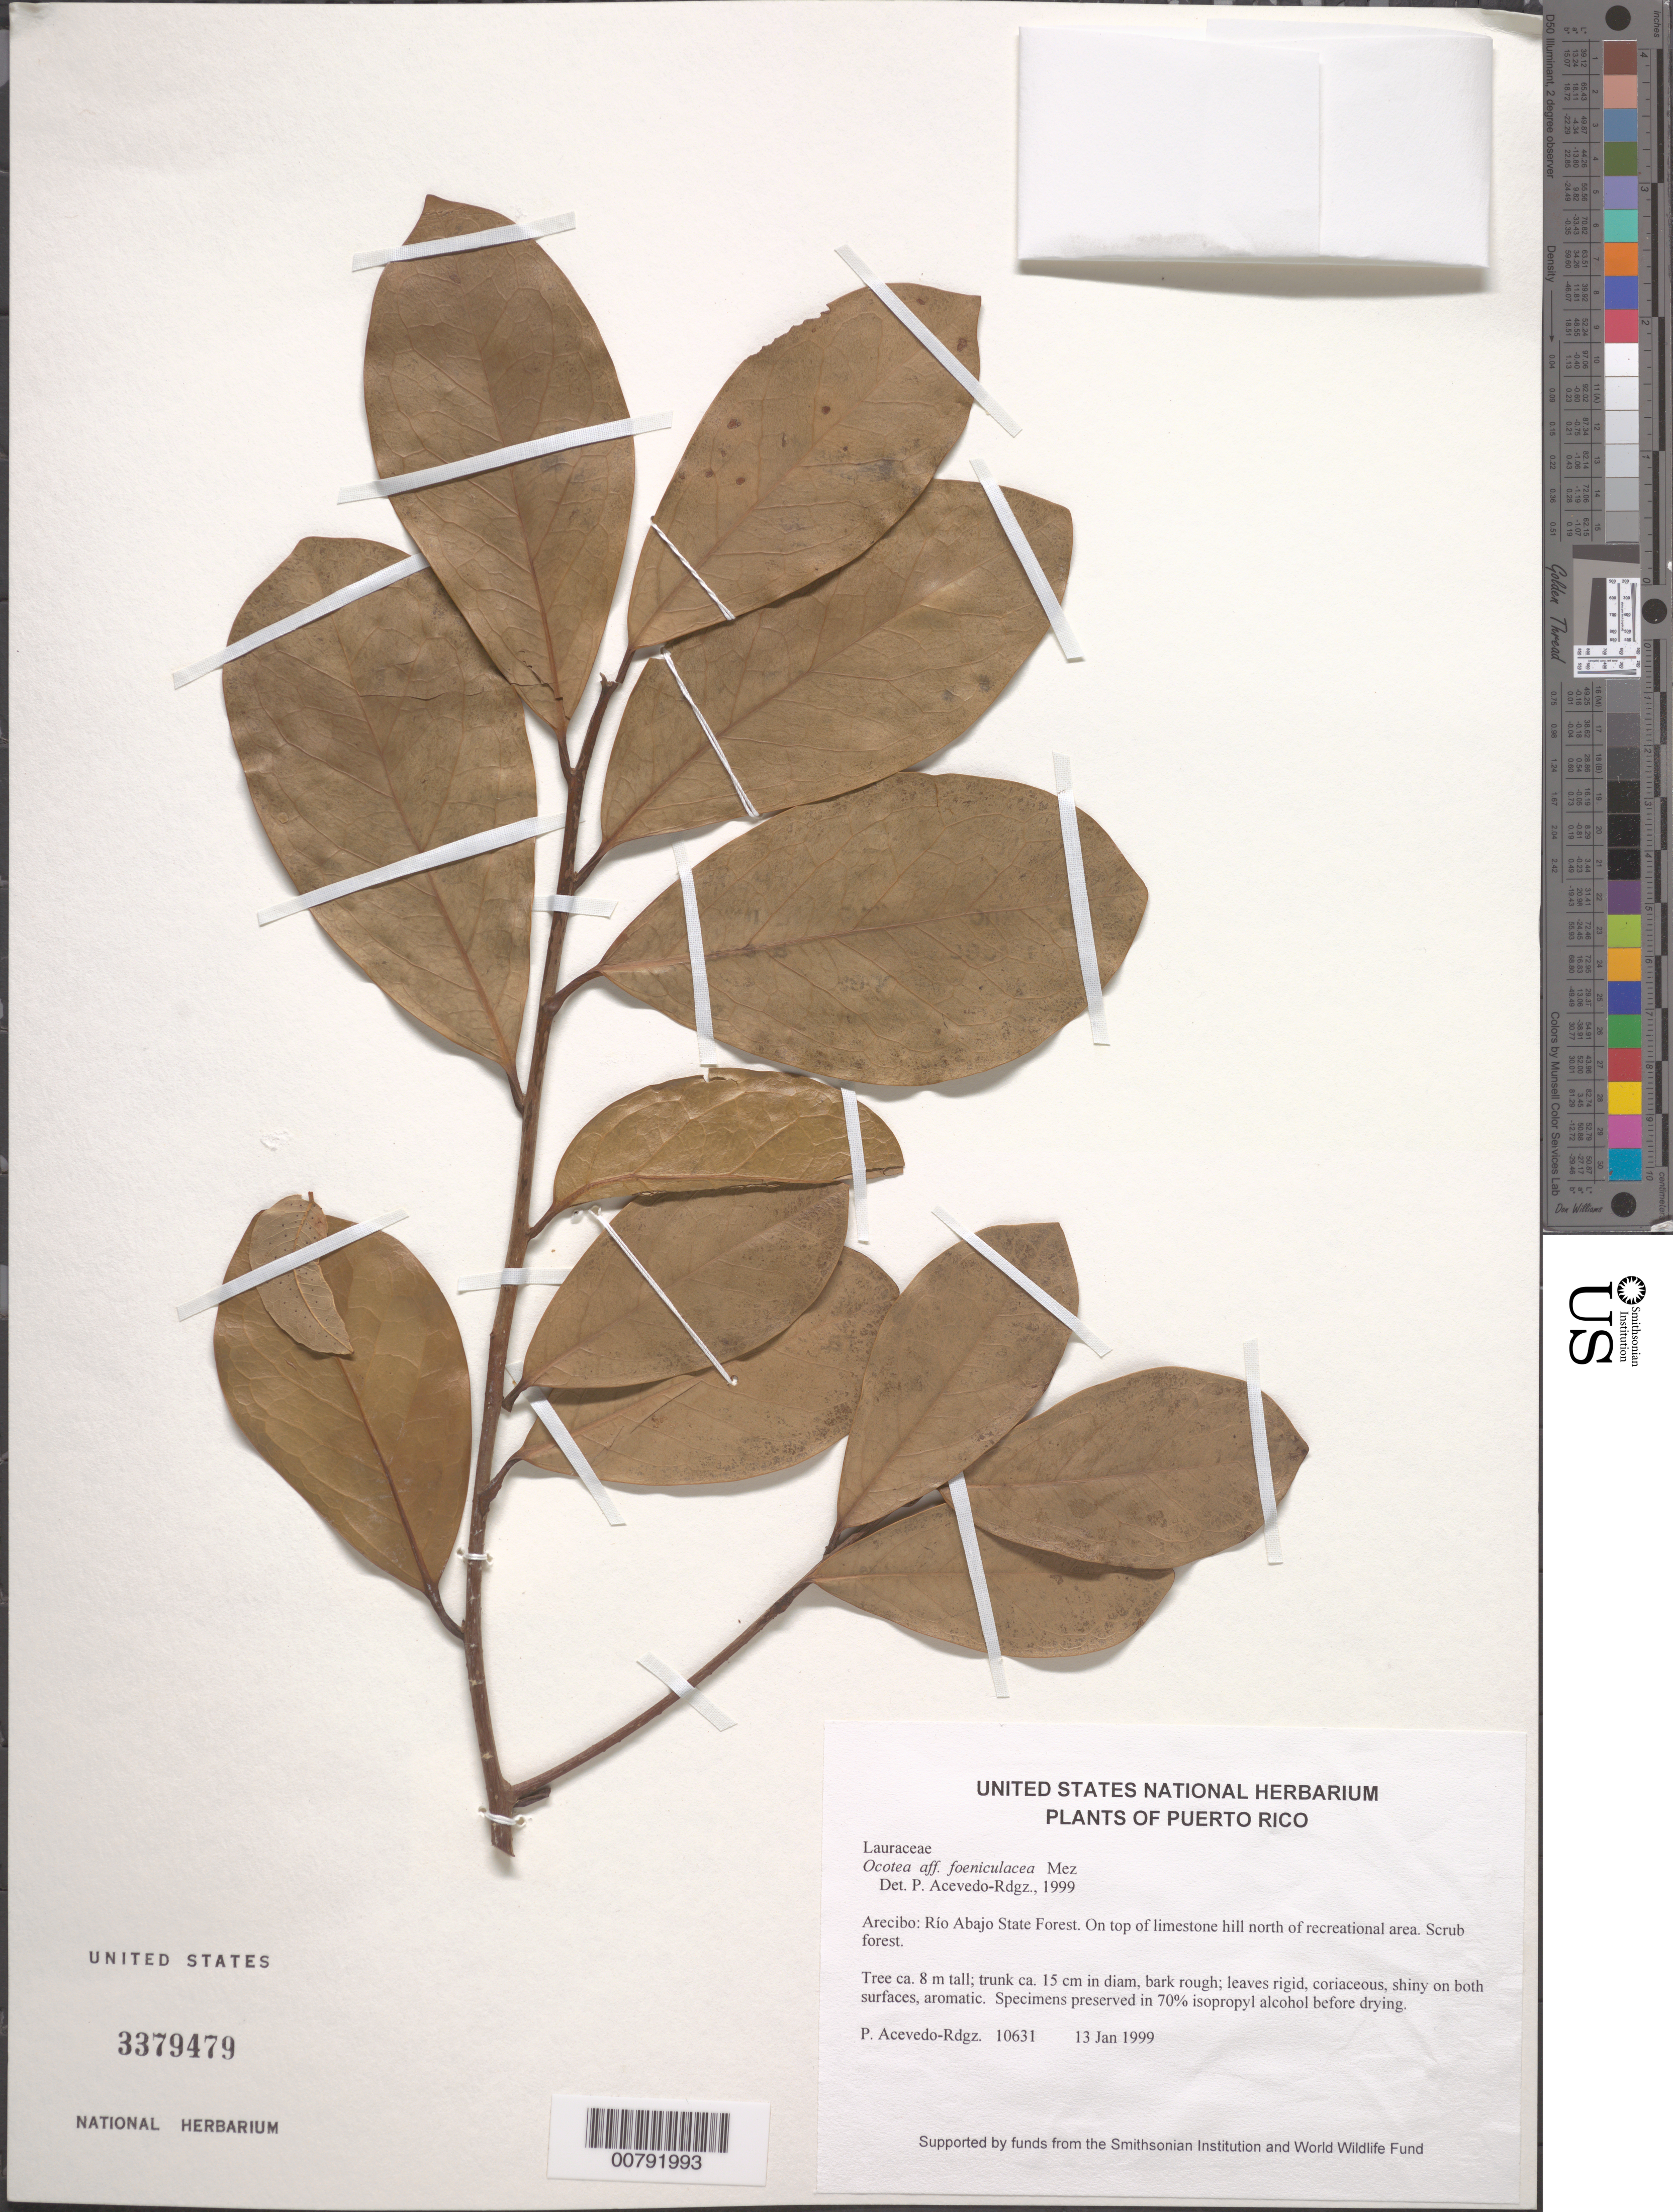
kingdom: Plantae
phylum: Tracheophyta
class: Magnoliopsida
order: Laurales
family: Lauraceae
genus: Ocotea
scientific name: Ocotea foeniculacea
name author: Mez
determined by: Acevedo-Rodríguez, P., (BOT), Smithsonian Institution - National Museum of Natural History (UNITED STATES)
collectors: P. Acevedo-Rodr.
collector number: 10631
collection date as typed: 13 Jan 1999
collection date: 1999-01-13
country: Puerto Rico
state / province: Arecibo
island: Puerto Rico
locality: Arecibo; Río Abajo State Forest. On top of limestone hill north of recreational area.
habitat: Scrub forest.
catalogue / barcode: US 3379479